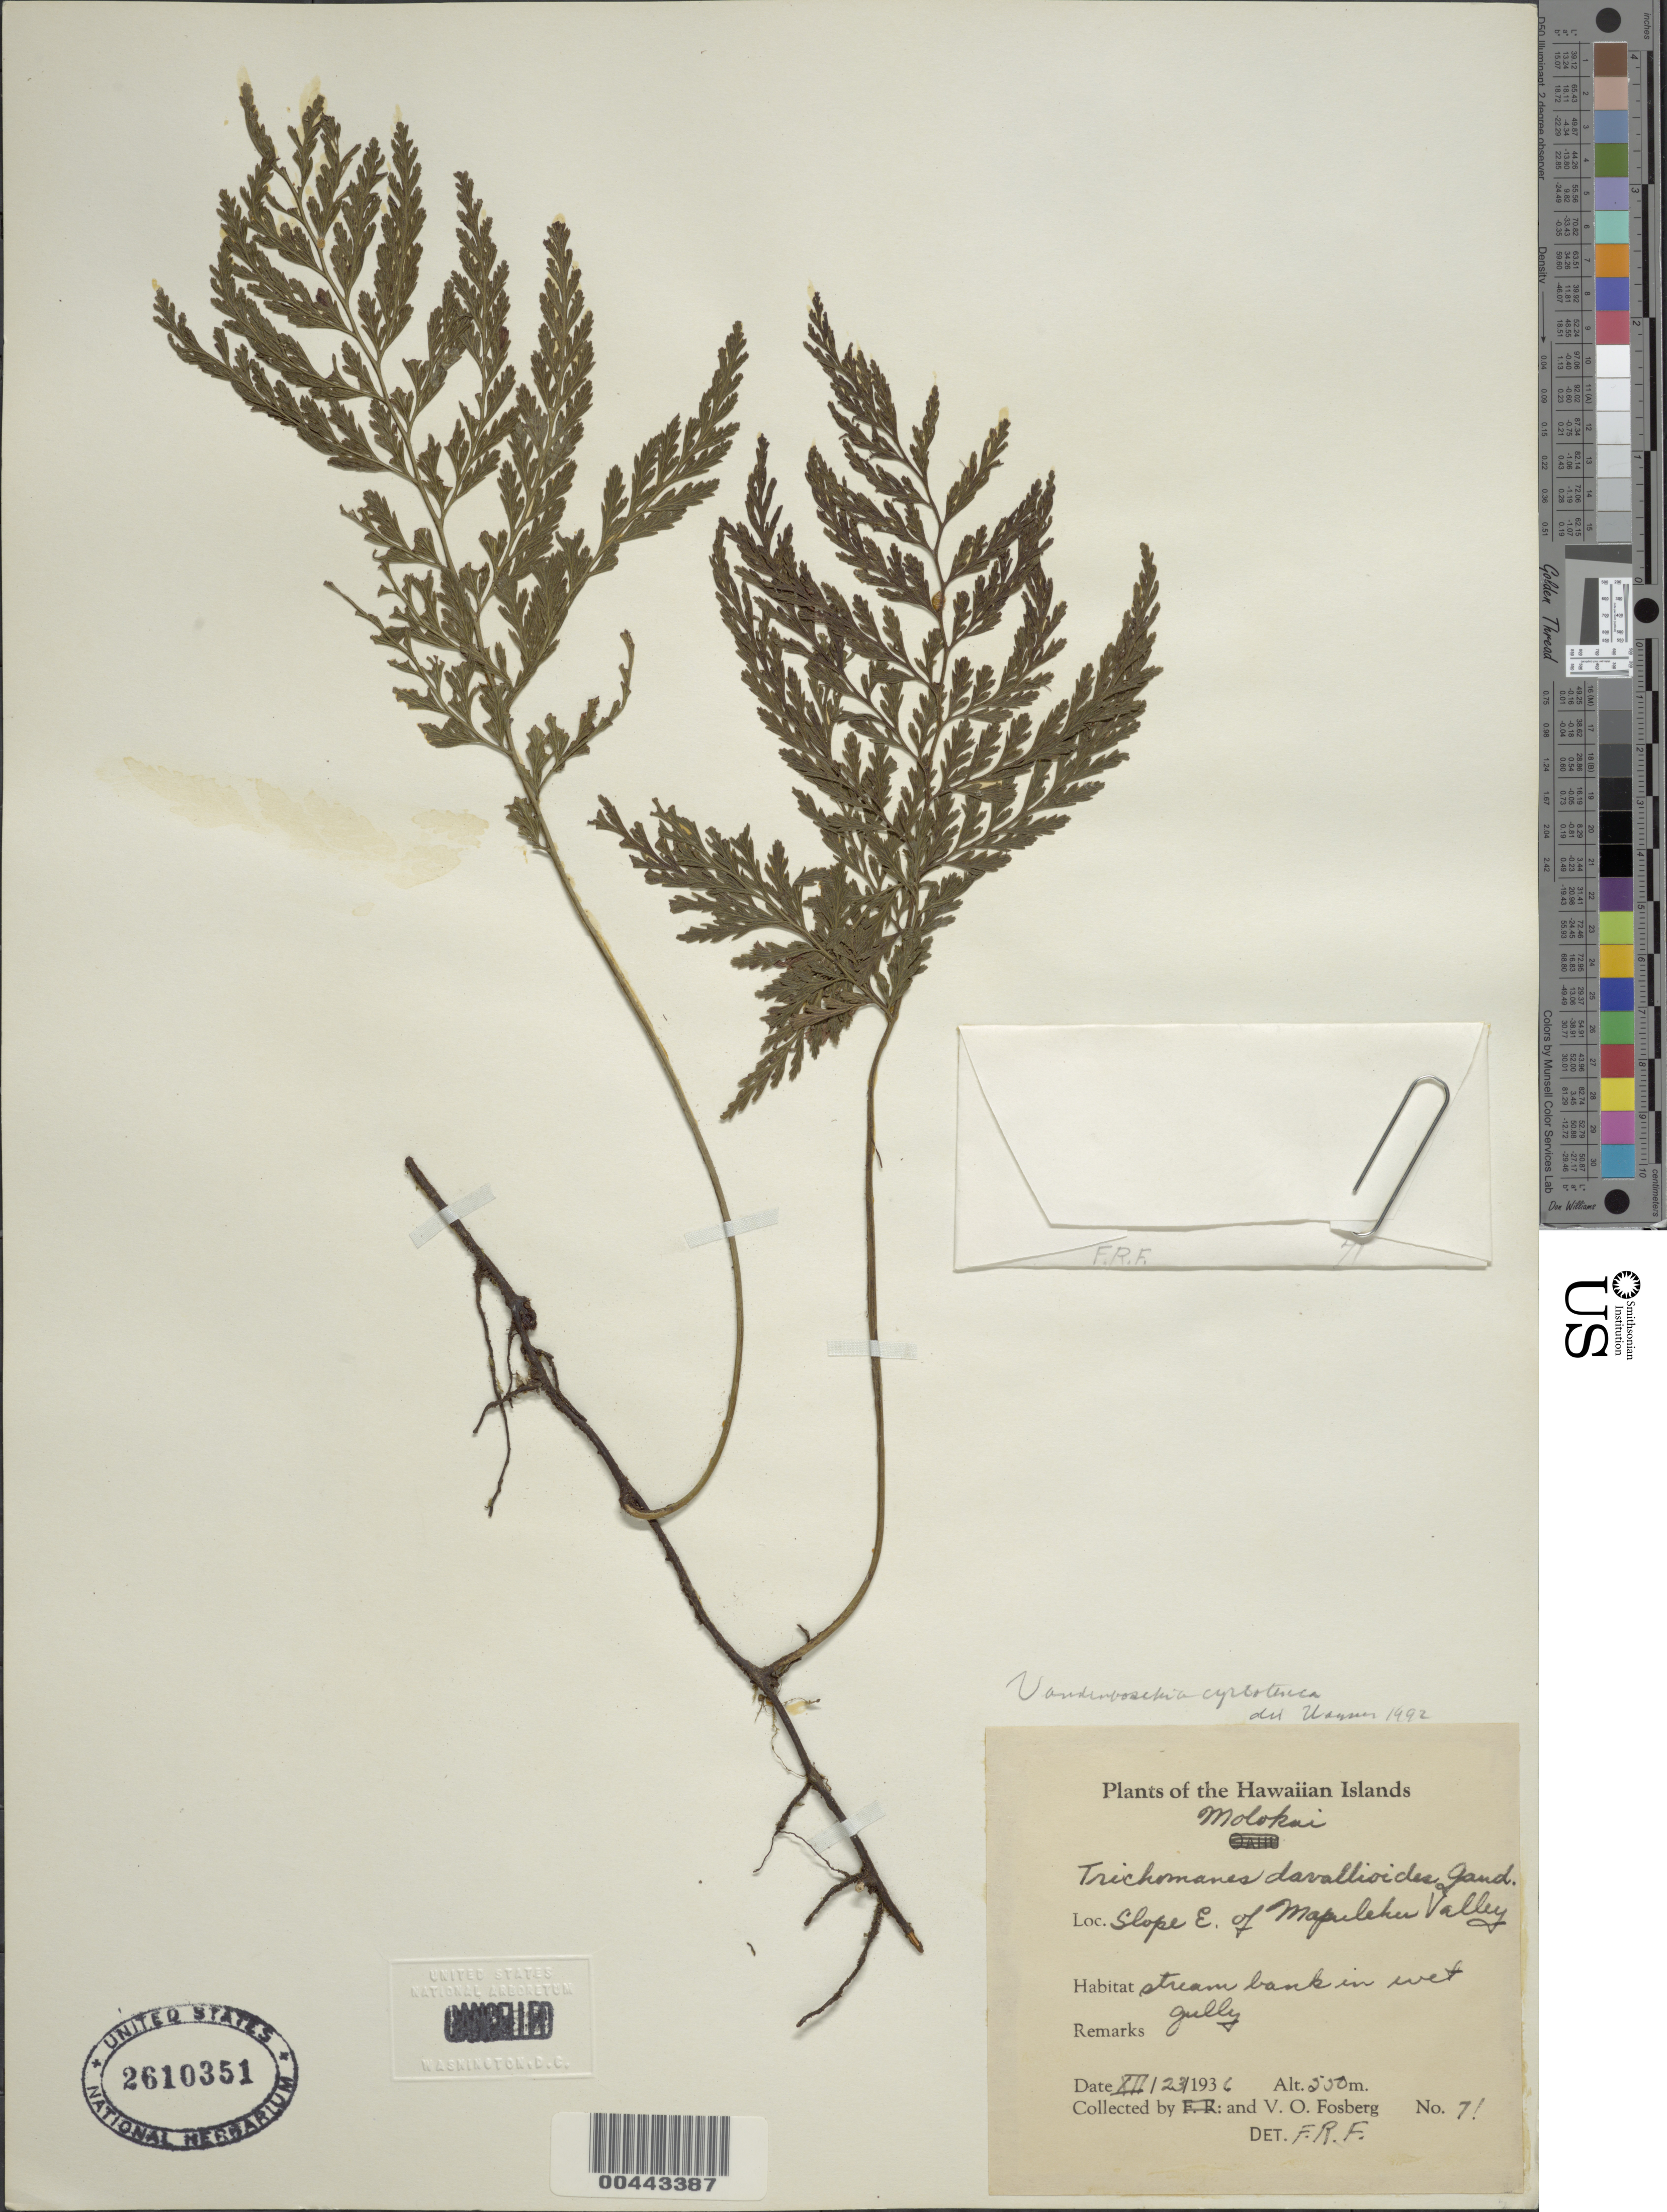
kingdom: Plantae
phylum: Tracheophyta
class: Polypodiopsida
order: Hymenophyllales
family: Hymenophyllaceae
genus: Vandenboschia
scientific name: Vandenboschia cyrtotheca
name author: Copel.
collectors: V. O. Fosberg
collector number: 71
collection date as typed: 23 Dec 1936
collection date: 1936-12-23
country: United States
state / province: Hawaii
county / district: Maui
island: Moloka'i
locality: Slope E of Mapulehu Valley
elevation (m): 550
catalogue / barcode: US 2610351